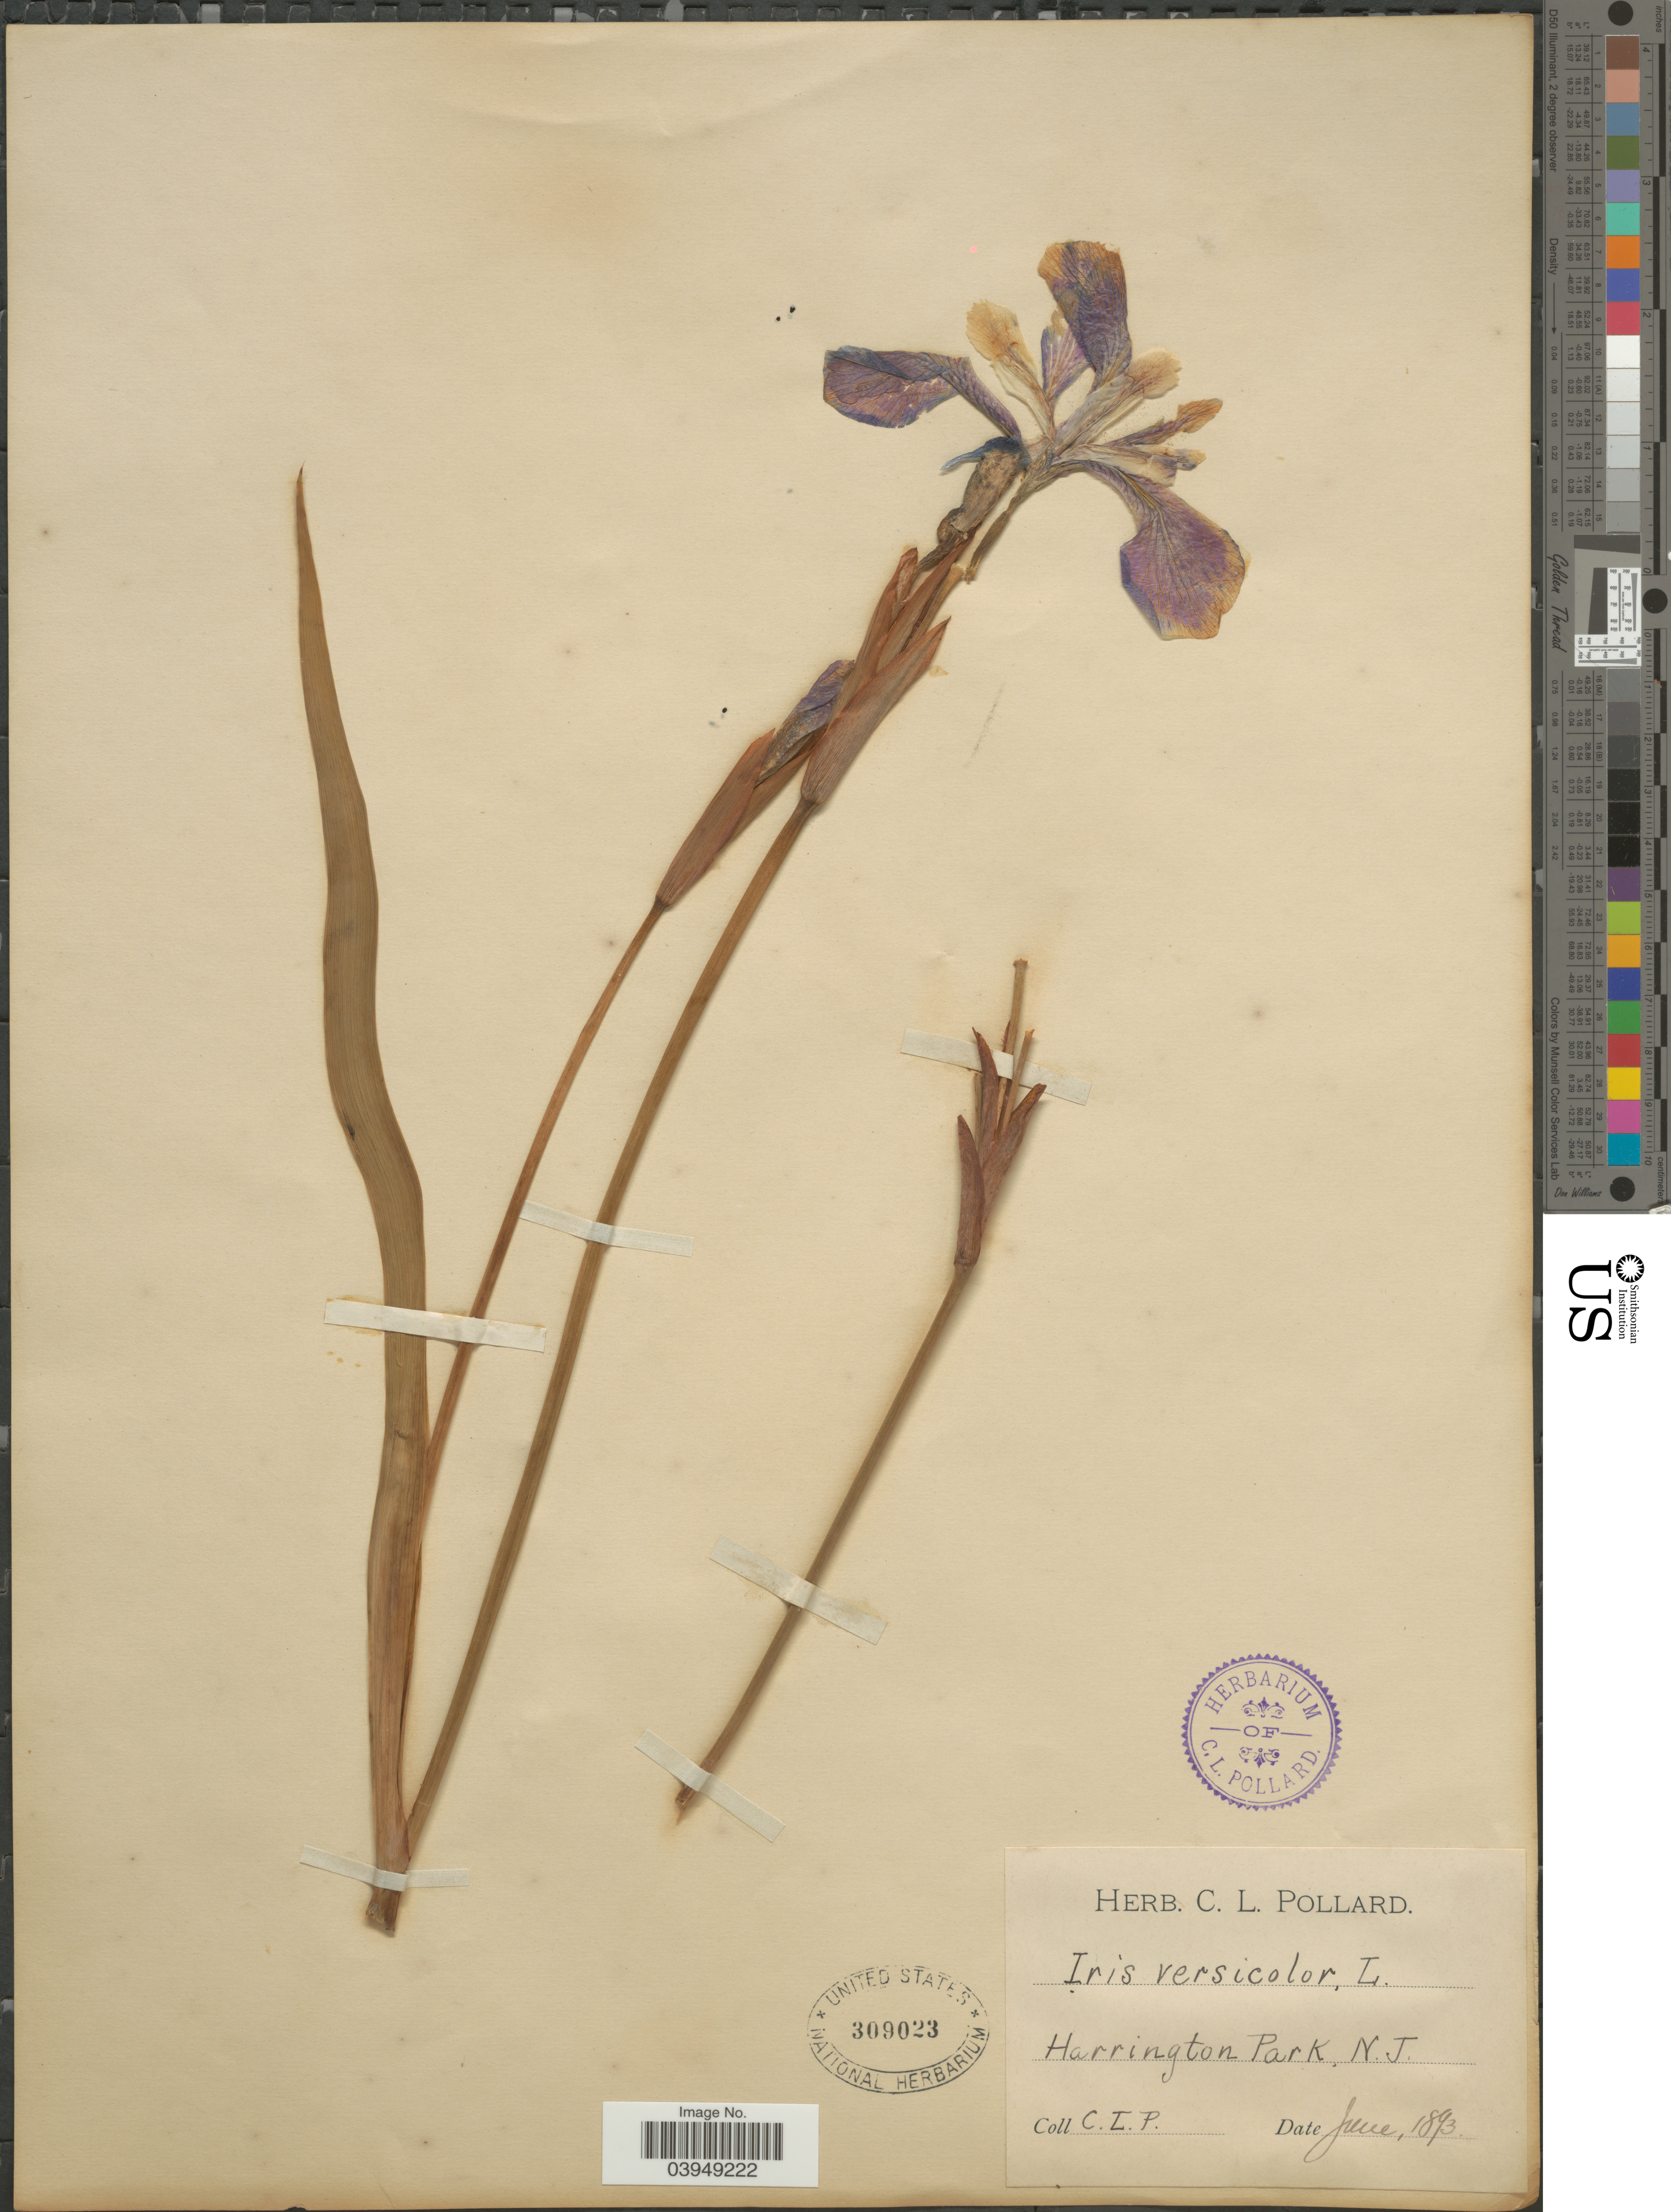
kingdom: Plantae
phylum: Tracheophyta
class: Liliopsida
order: Asparagales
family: Iridaceae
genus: Iris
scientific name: Iris versicolor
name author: L.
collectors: C. L. Pollard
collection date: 1893-06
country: United States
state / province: New Jersey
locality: Harrington Park.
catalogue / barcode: US 309023